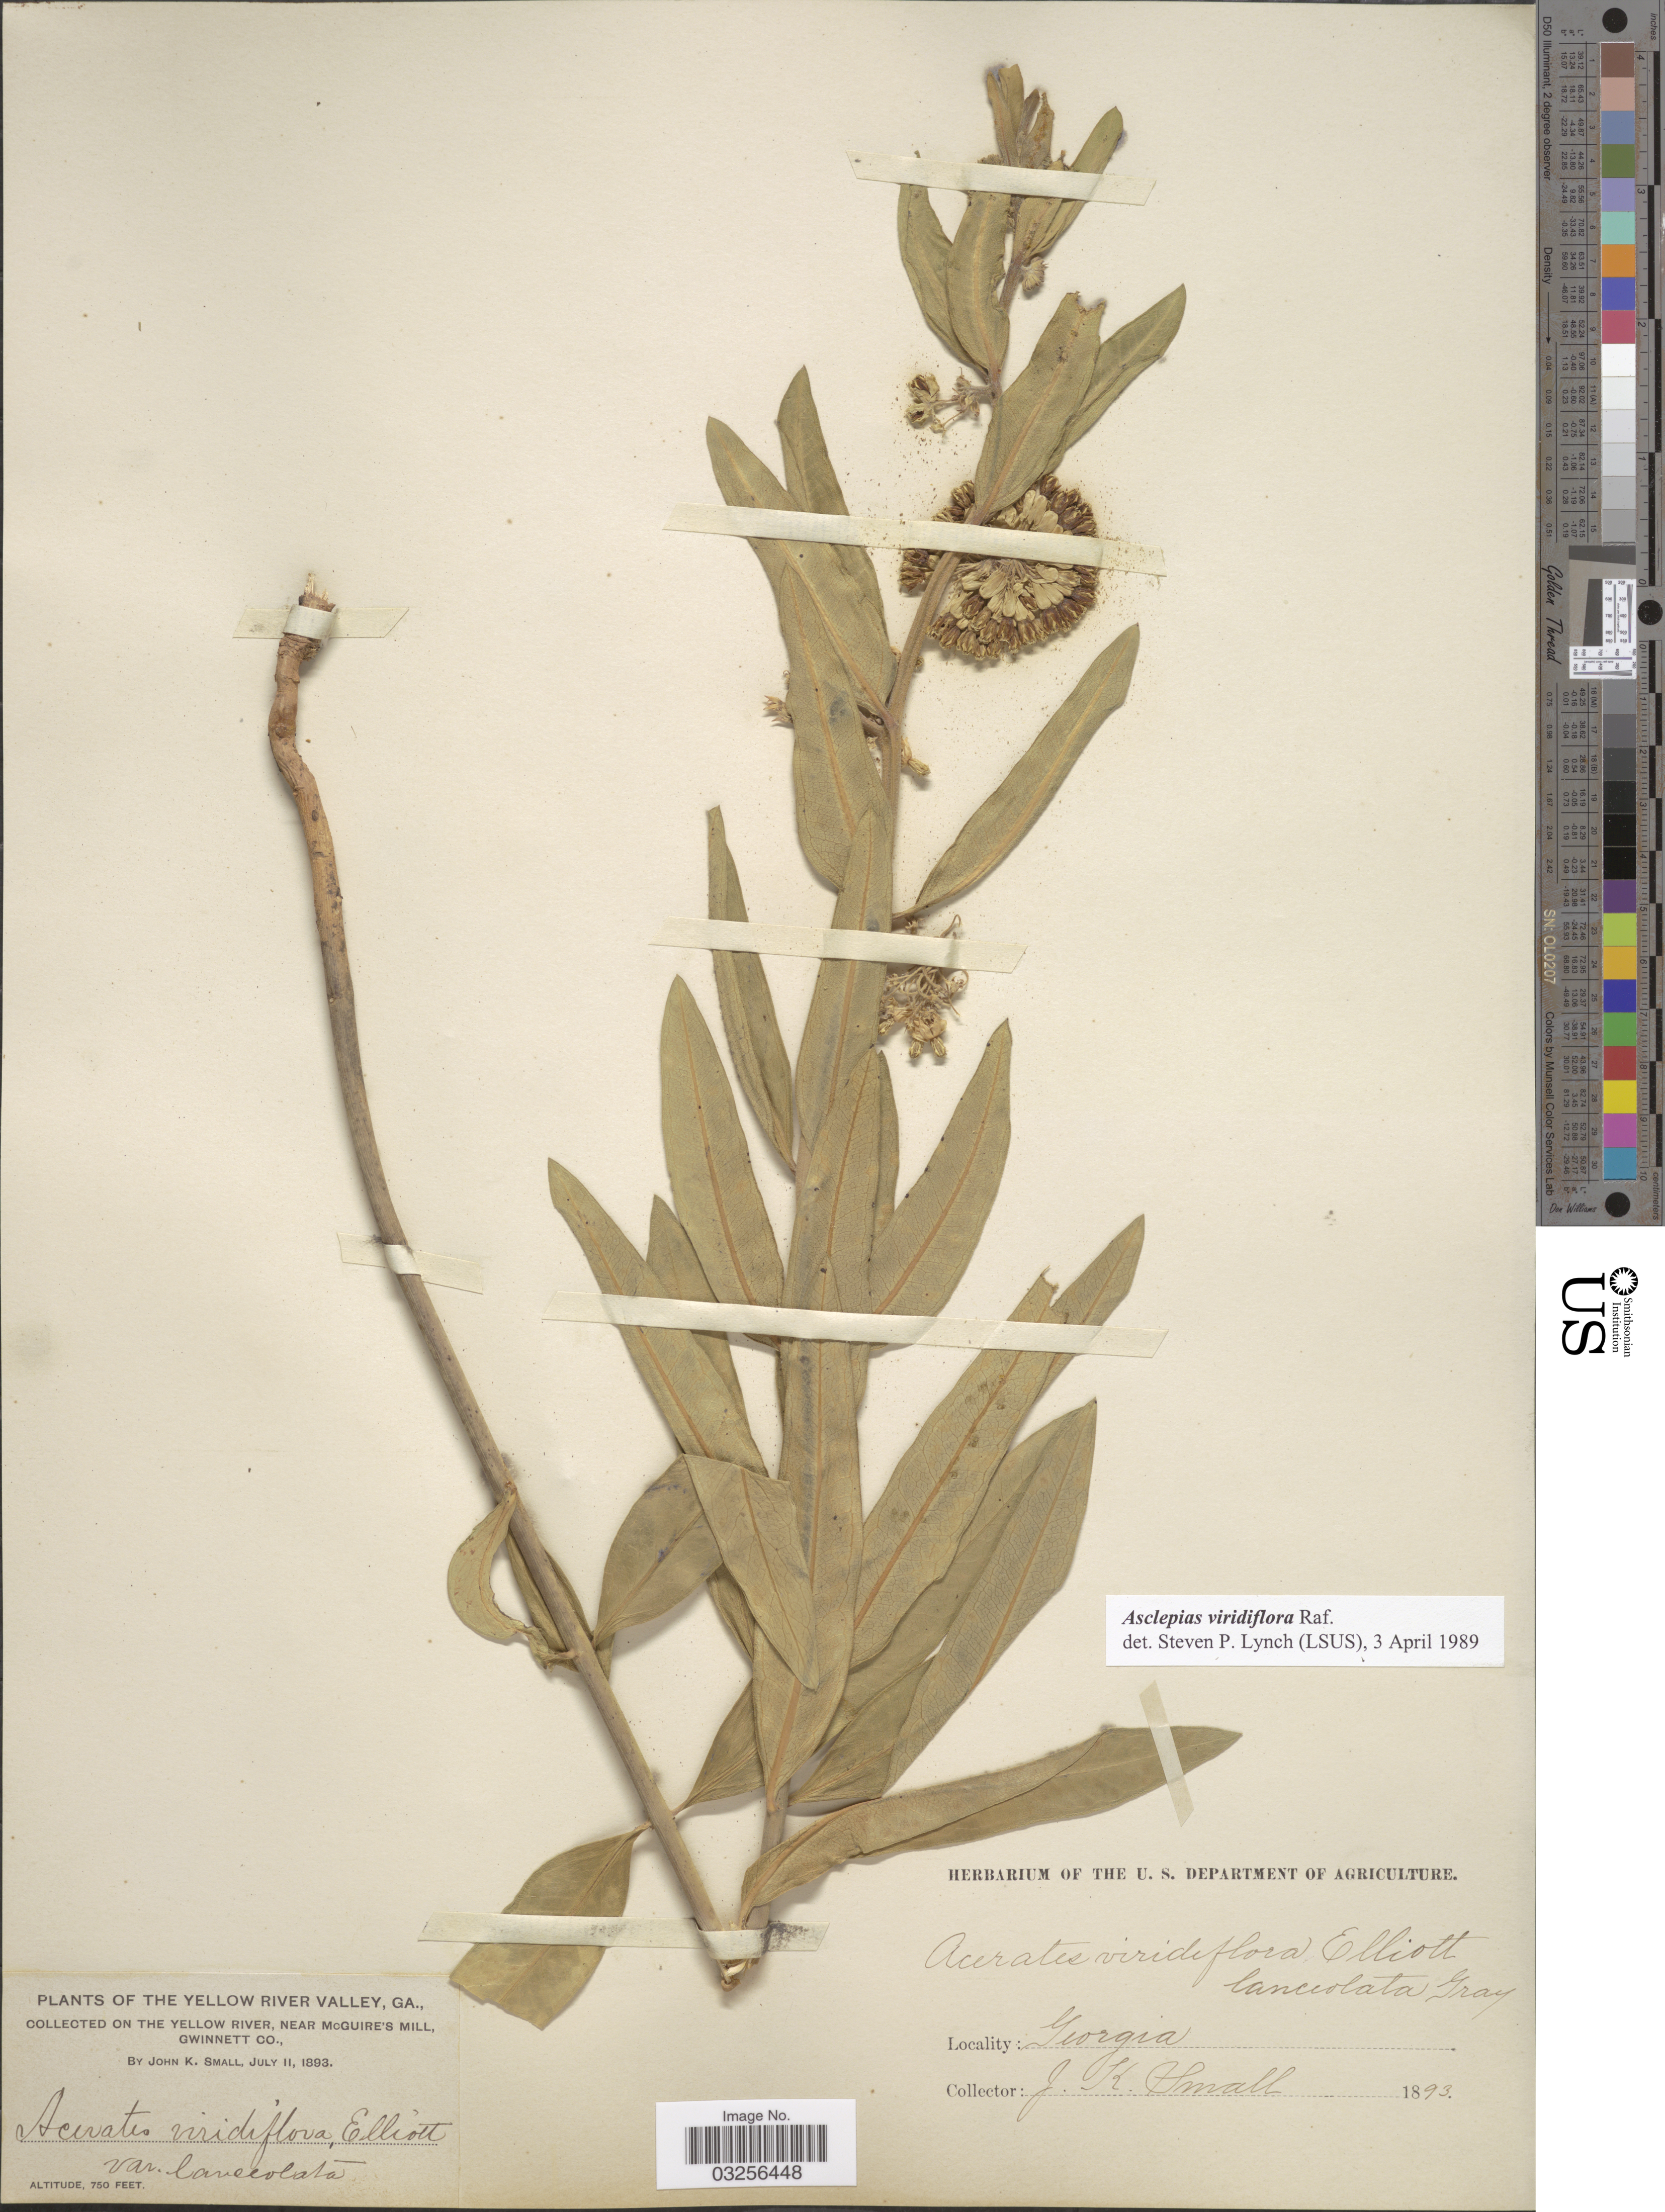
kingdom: Plantae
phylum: Tracheophyta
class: Magnoliopsida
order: Gentianales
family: Apocynaceae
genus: Asclepias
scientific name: Asclepias viridiflora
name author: Raf.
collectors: J. K. Small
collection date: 1893-07-11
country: United States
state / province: Georgia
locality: The Yellow River Valley, Ga. On the Yellow River, near McGuire's Mill, Gwinnett Co.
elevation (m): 229